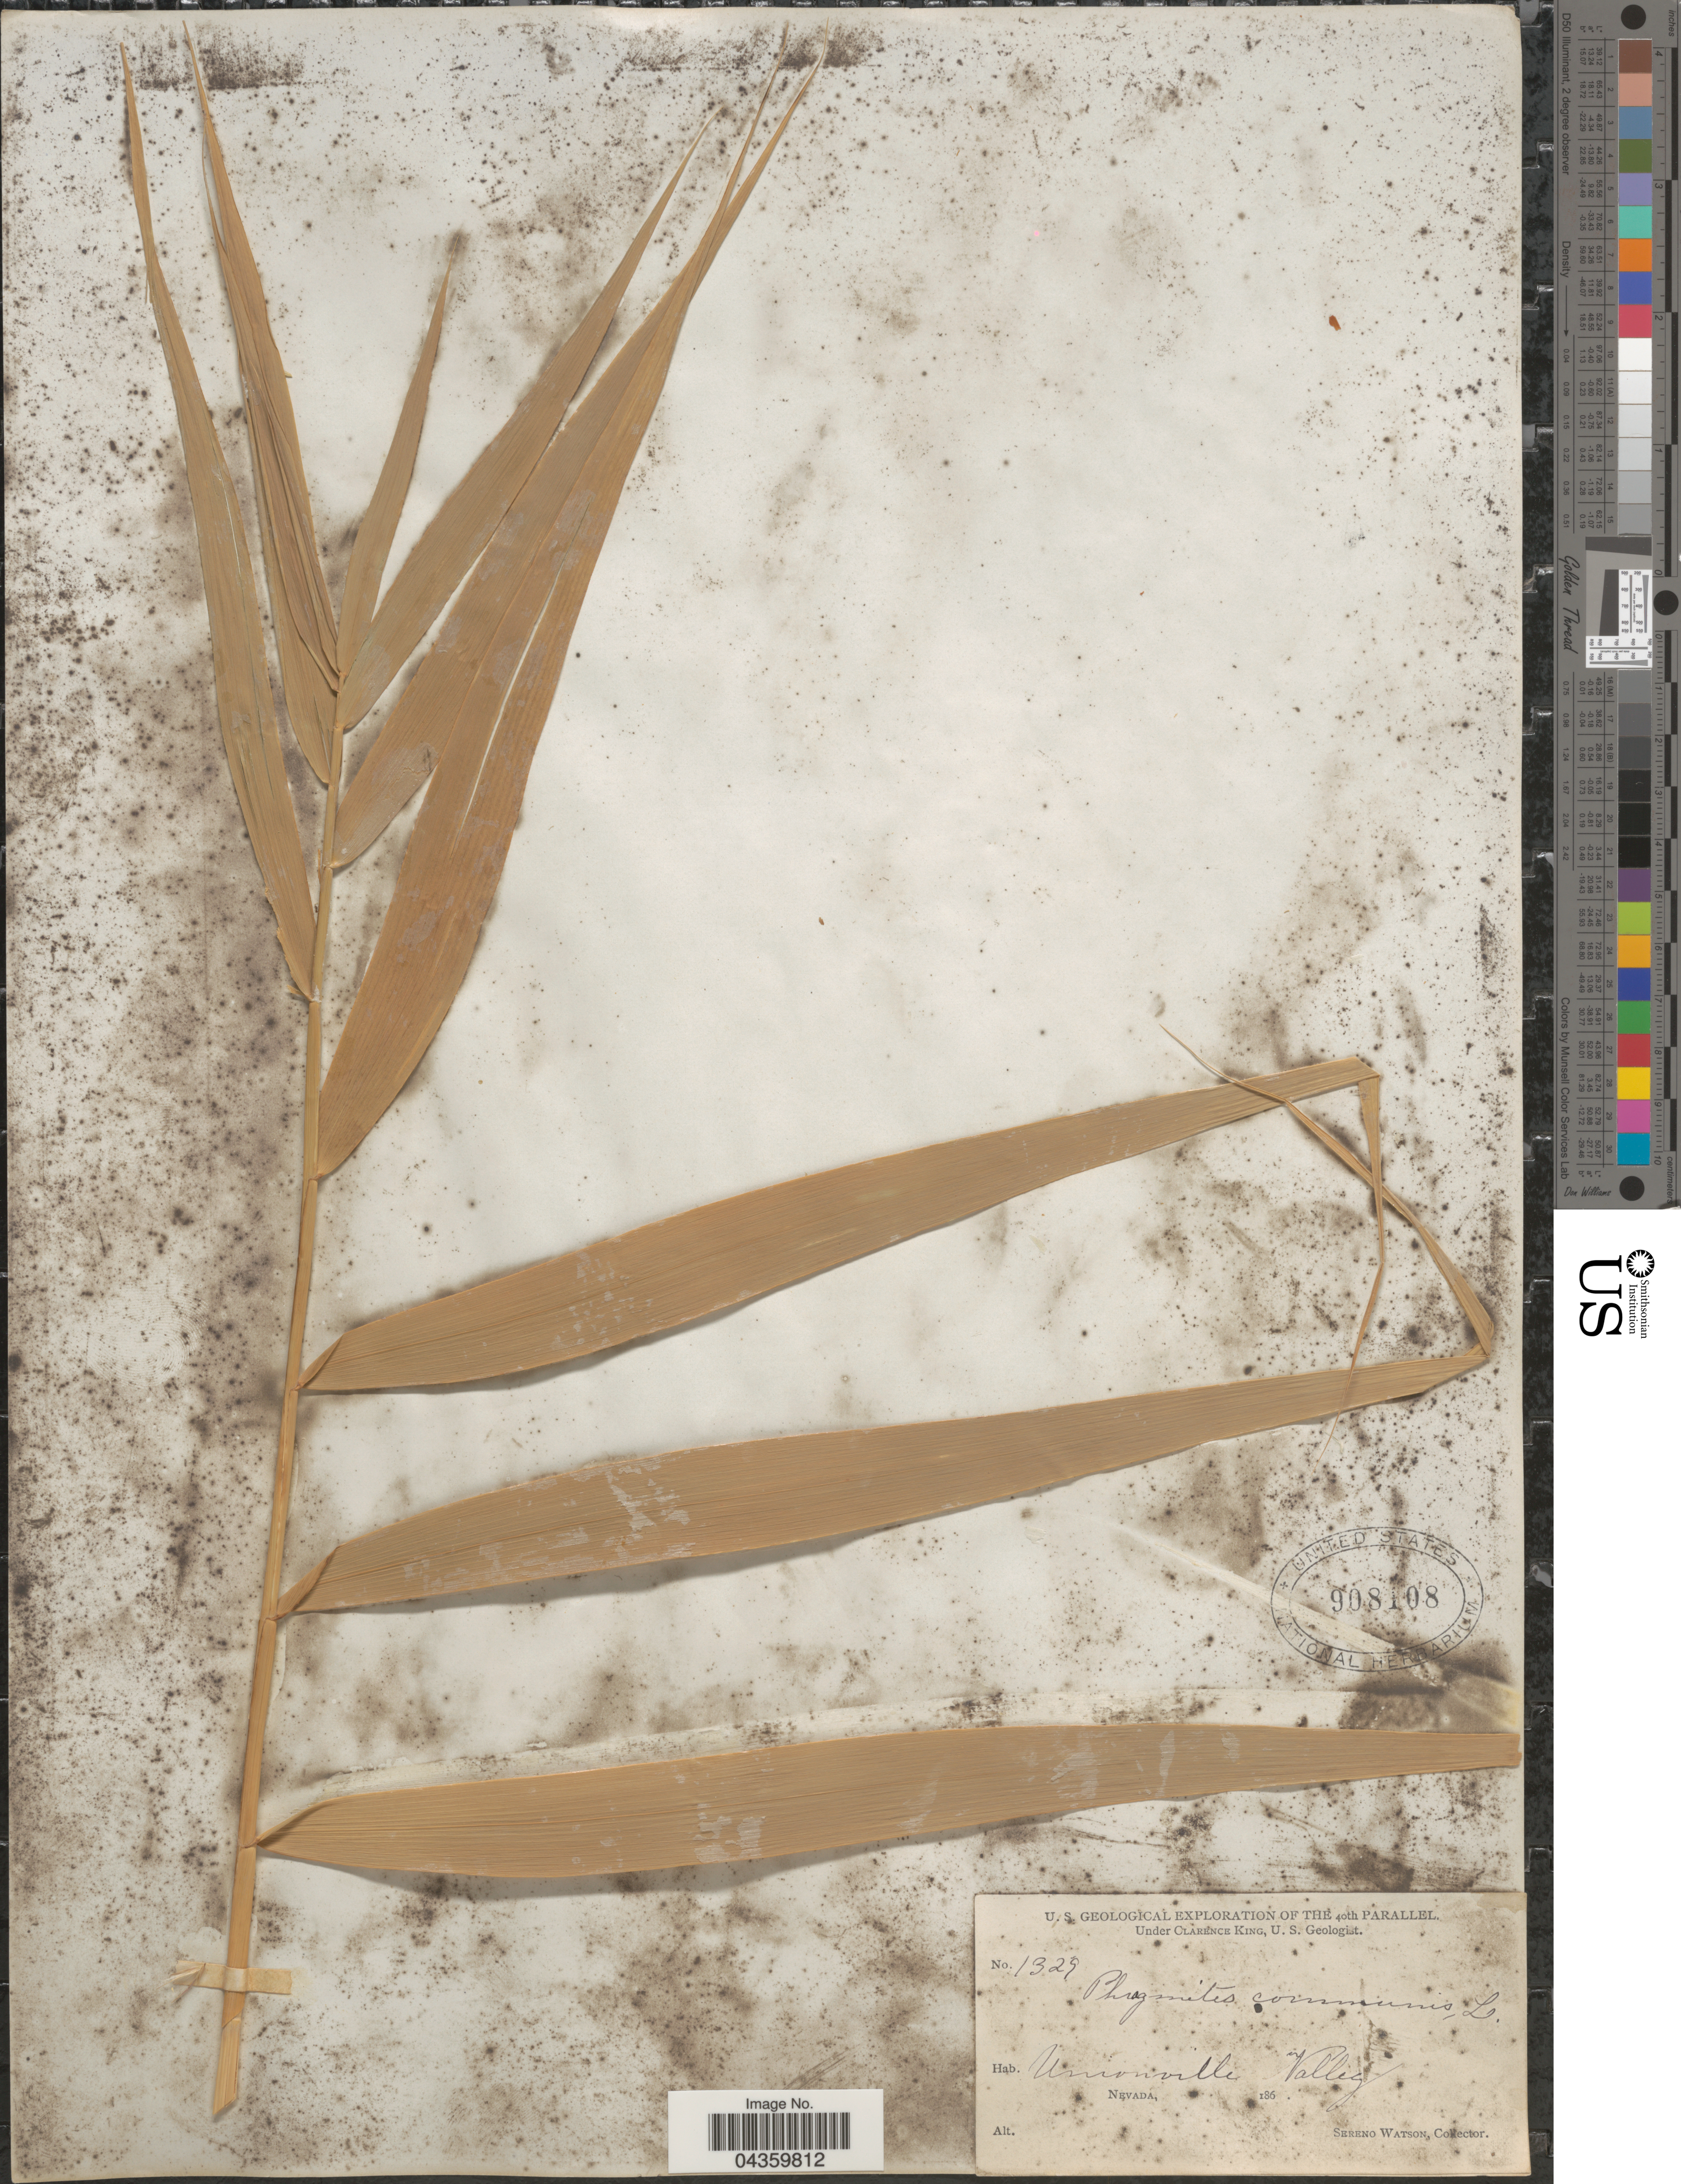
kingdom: Plantae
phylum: Tracheophyta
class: Liliopsida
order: Poales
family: Poaceae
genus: Phragmites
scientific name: Phragmites australis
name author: (Cav.) Trin. ex Steud.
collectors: S. Watson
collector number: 1329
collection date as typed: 186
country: United States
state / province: Nevada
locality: U. S. Geological Exploration of the 40th Parallel. Unionville Valley.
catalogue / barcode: US 908108